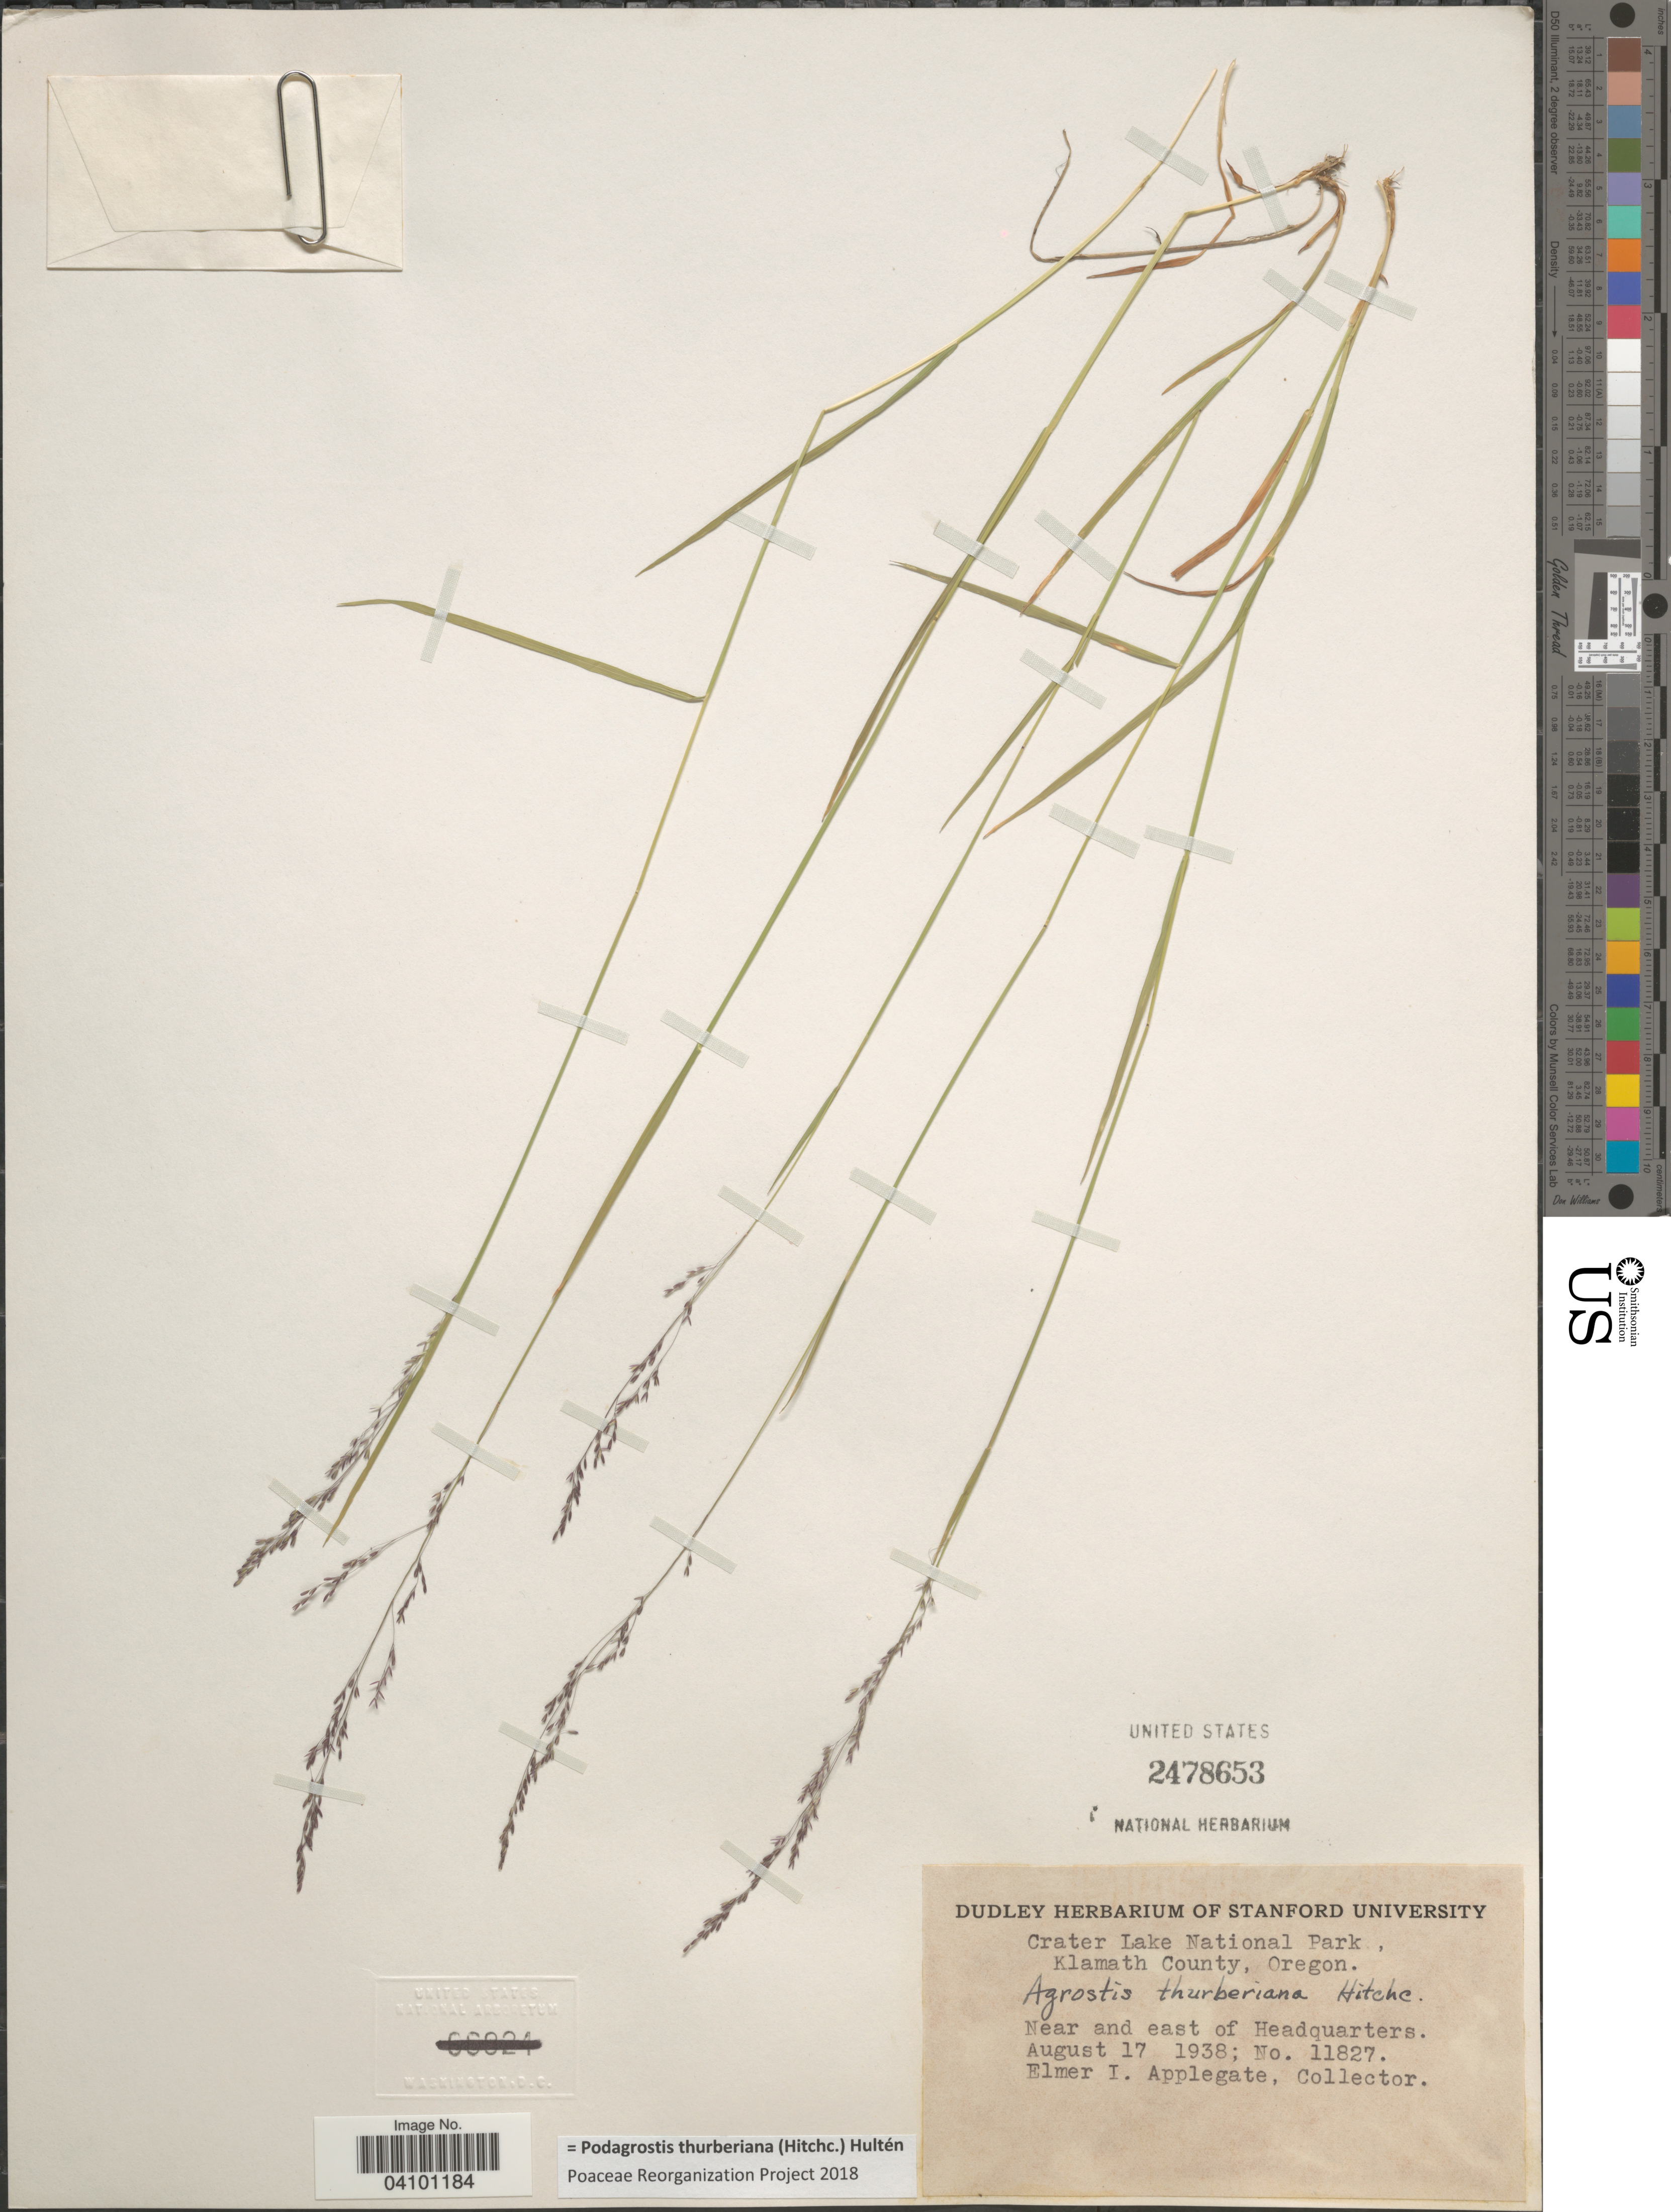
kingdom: Plantae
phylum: Tracheophyta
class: Liliopsida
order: Poales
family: Poaceae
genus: Podagrostis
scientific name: Podagrostis thurberiana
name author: Hitchc.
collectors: E. I. Applegate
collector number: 11827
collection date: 1938-08-17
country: United States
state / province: Oregon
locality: Crater Lake National Park. Klamath County. Near and east of Headquarters.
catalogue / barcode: US 2478653